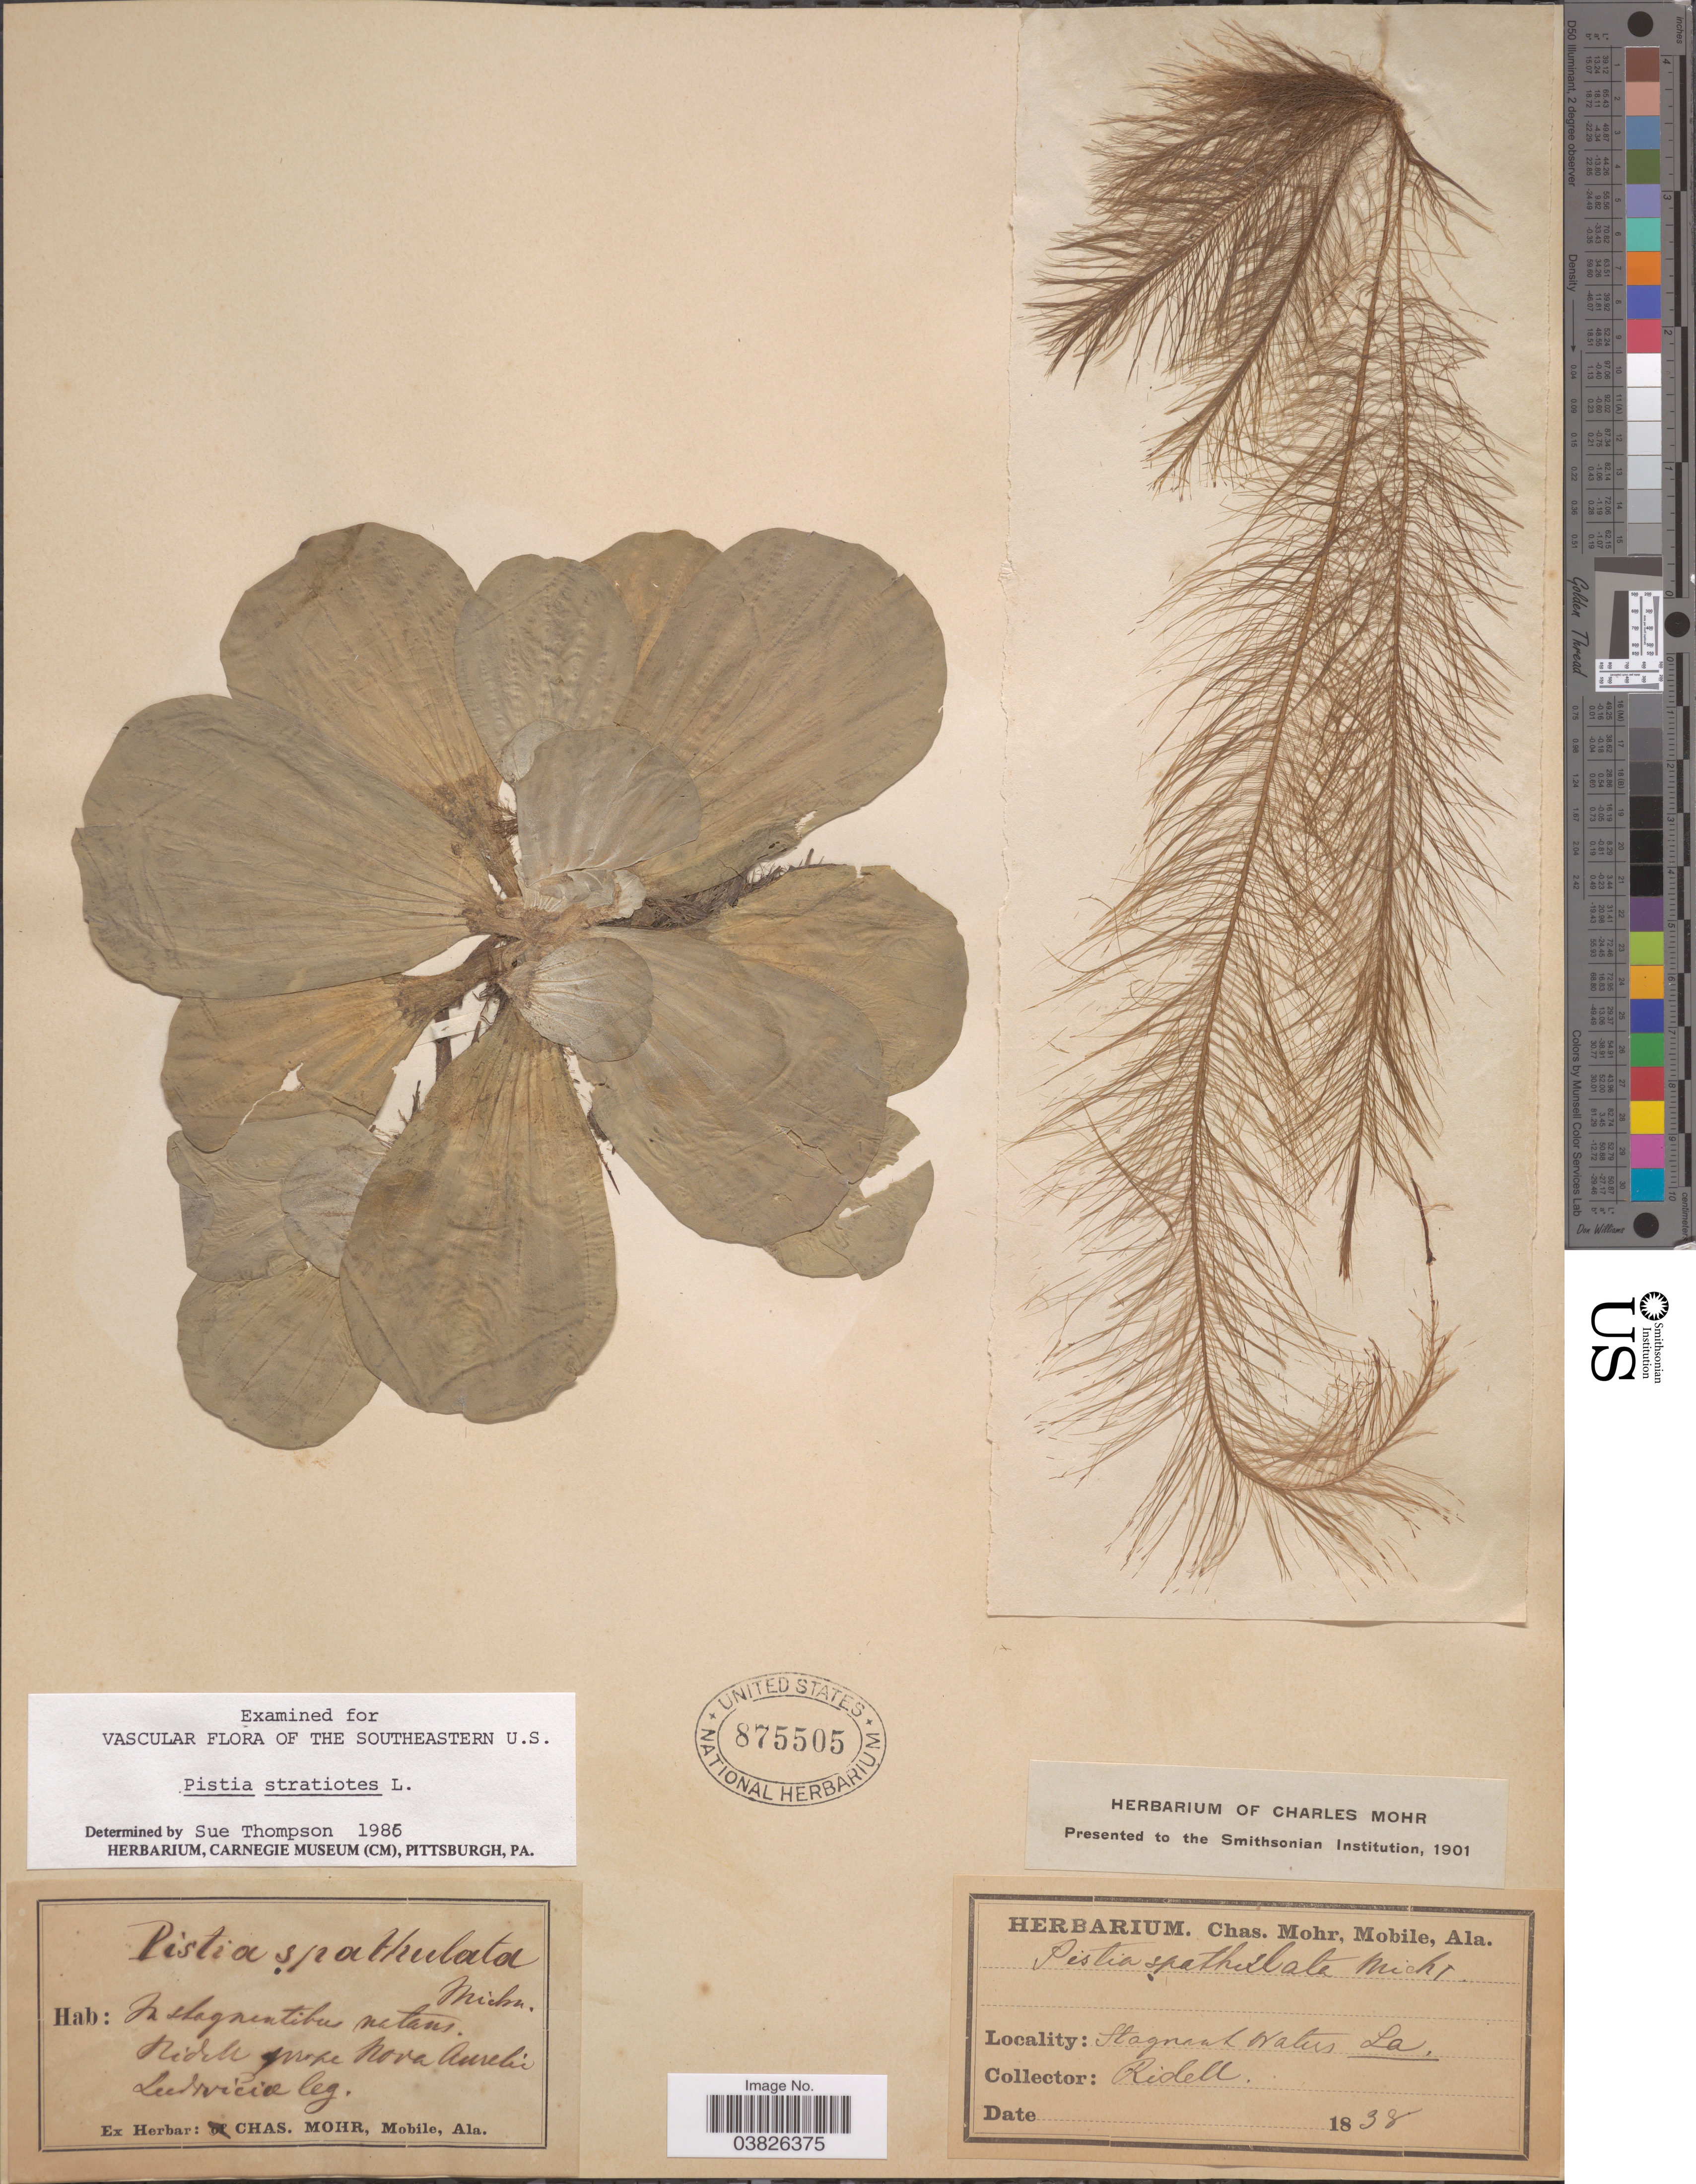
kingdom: Plantae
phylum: Tracheophyta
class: Liliopsida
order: Alismatales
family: Araceae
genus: Pistia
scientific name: Pistia stratiotes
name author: L.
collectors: -. Ridell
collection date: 1838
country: United States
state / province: Louisiana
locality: Prope Nova Aurelii. Stagnant waters.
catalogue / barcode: US 875505